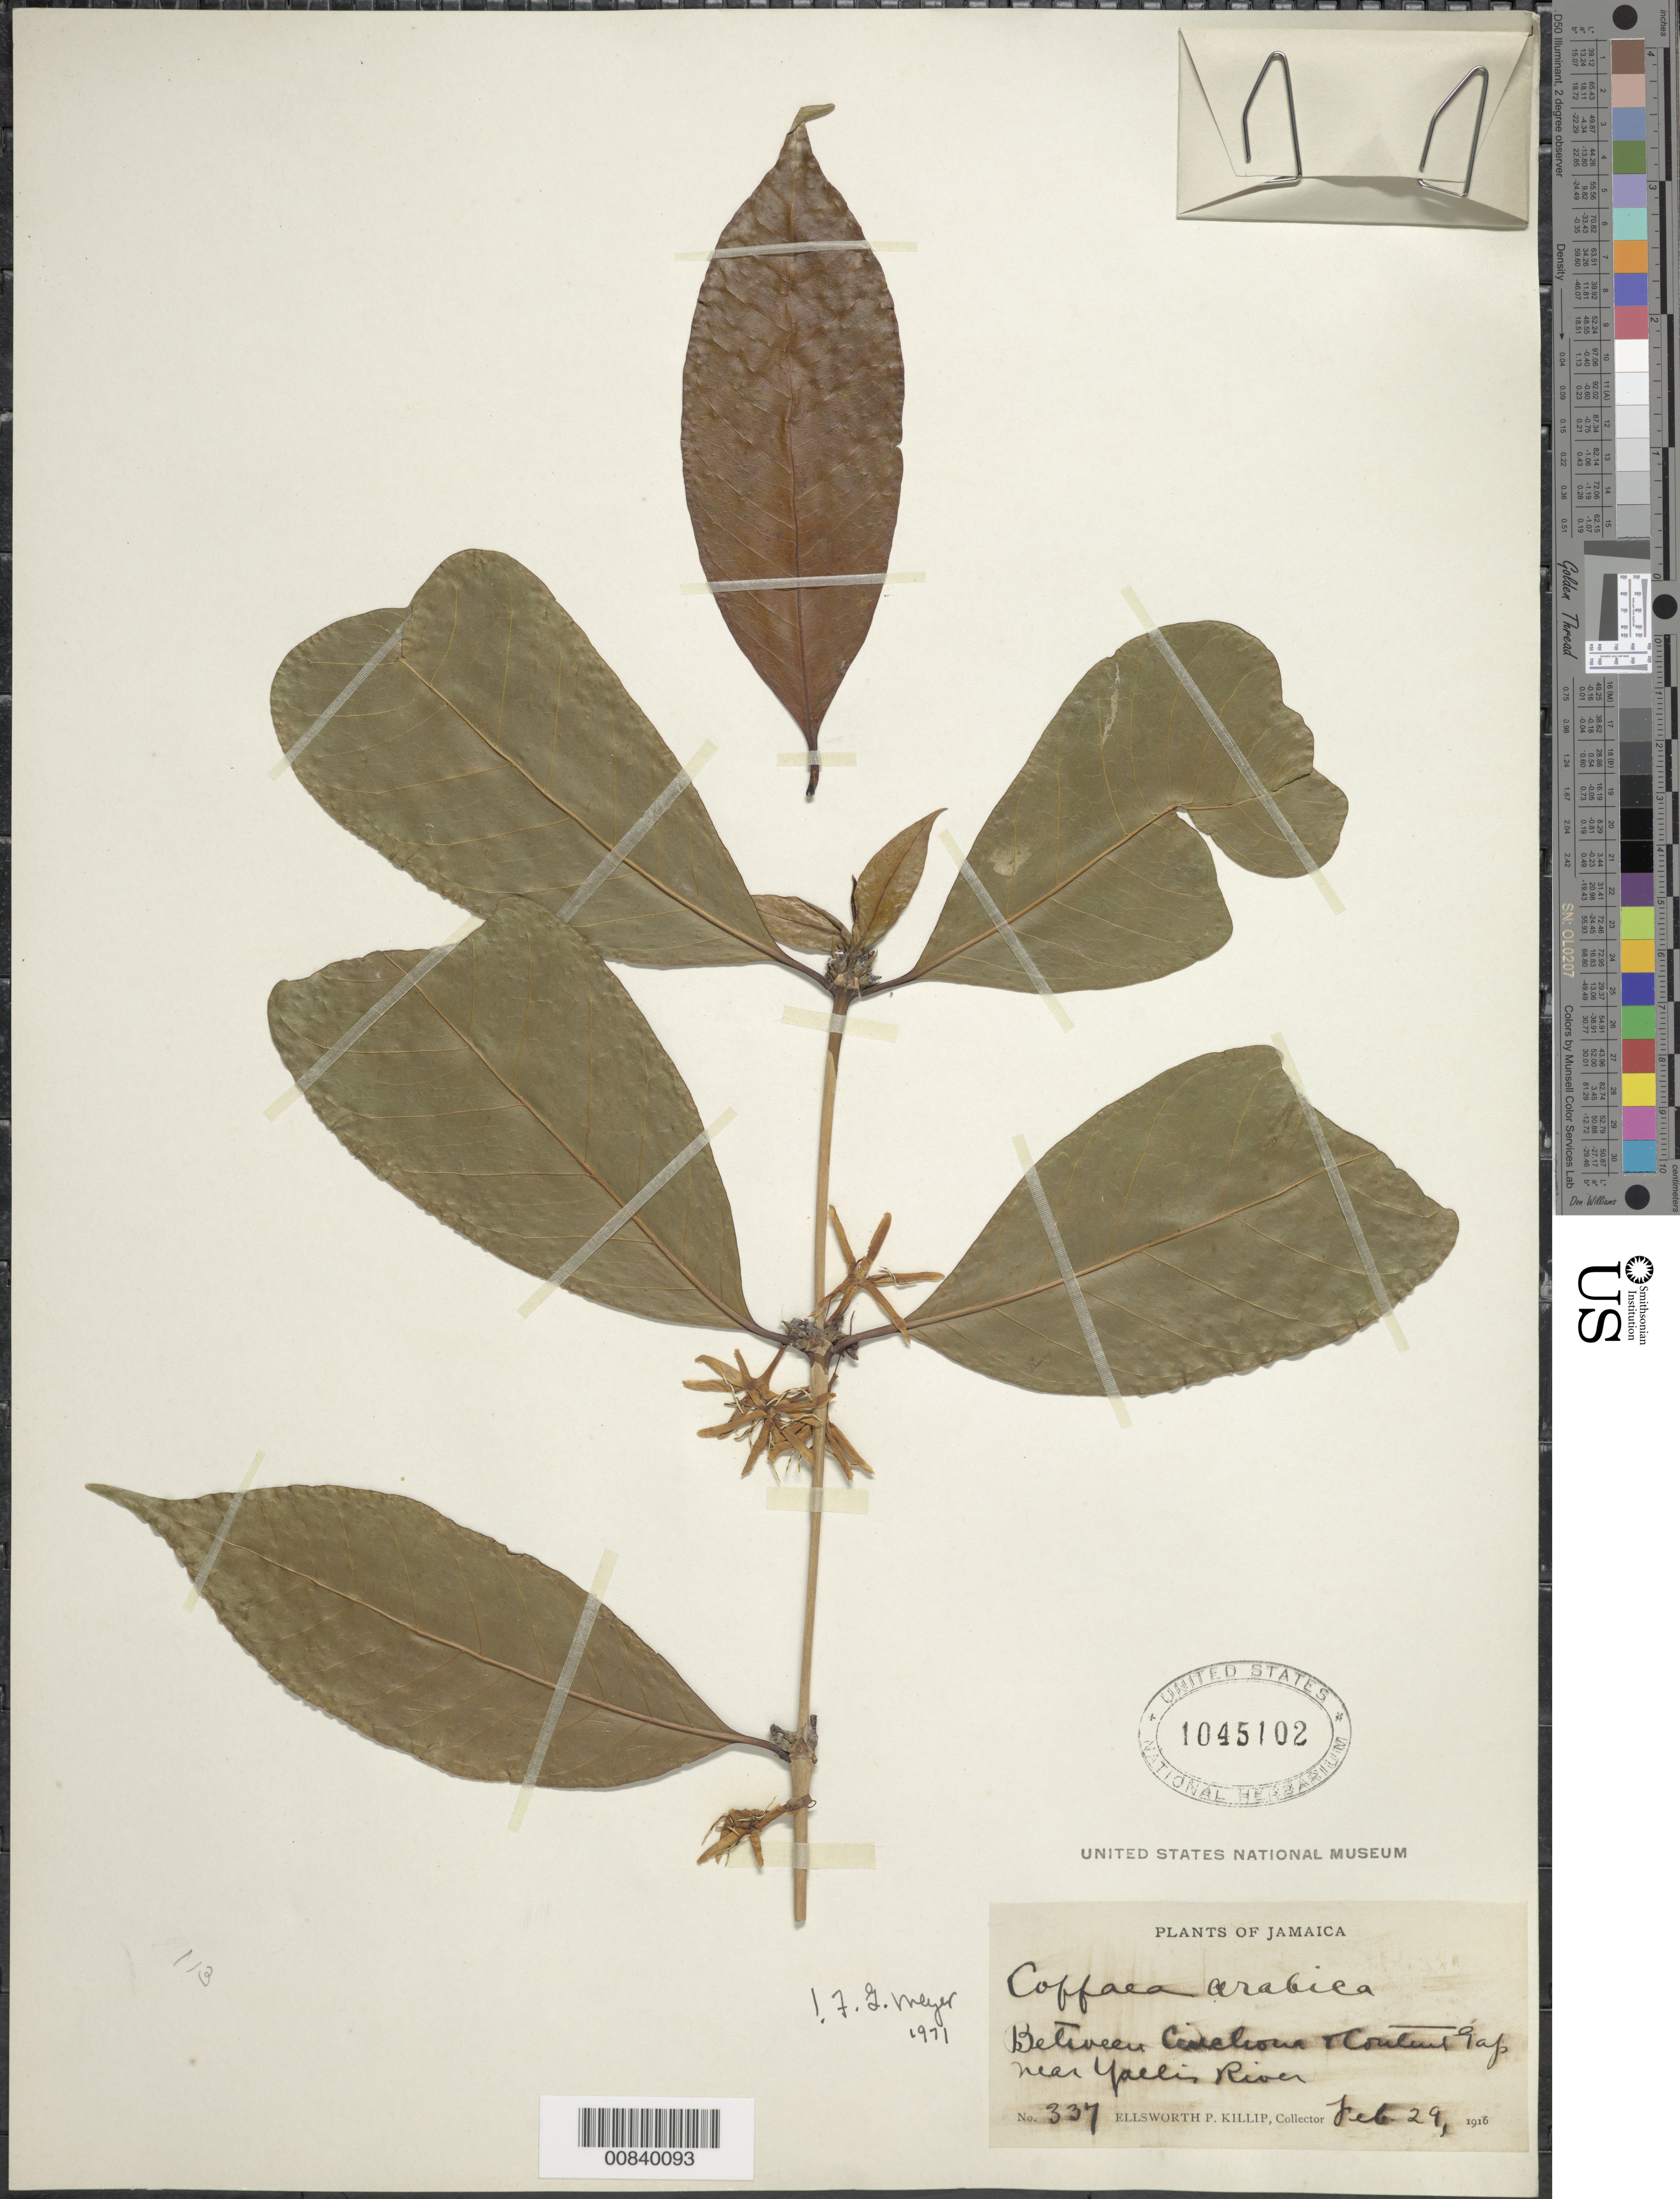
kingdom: Plantae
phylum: Tracheophyta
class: Magnoliopsida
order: Gentianales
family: Rubiaceae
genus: Coffea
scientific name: Coffea arabica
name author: L.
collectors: E. P. Killip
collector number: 337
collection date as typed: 29 Feb 1916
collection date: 1916-02-29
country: Jamaica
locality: Between Cinchona and Contens Gap, near Yallis River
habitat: Near river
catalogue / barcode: US 1045102